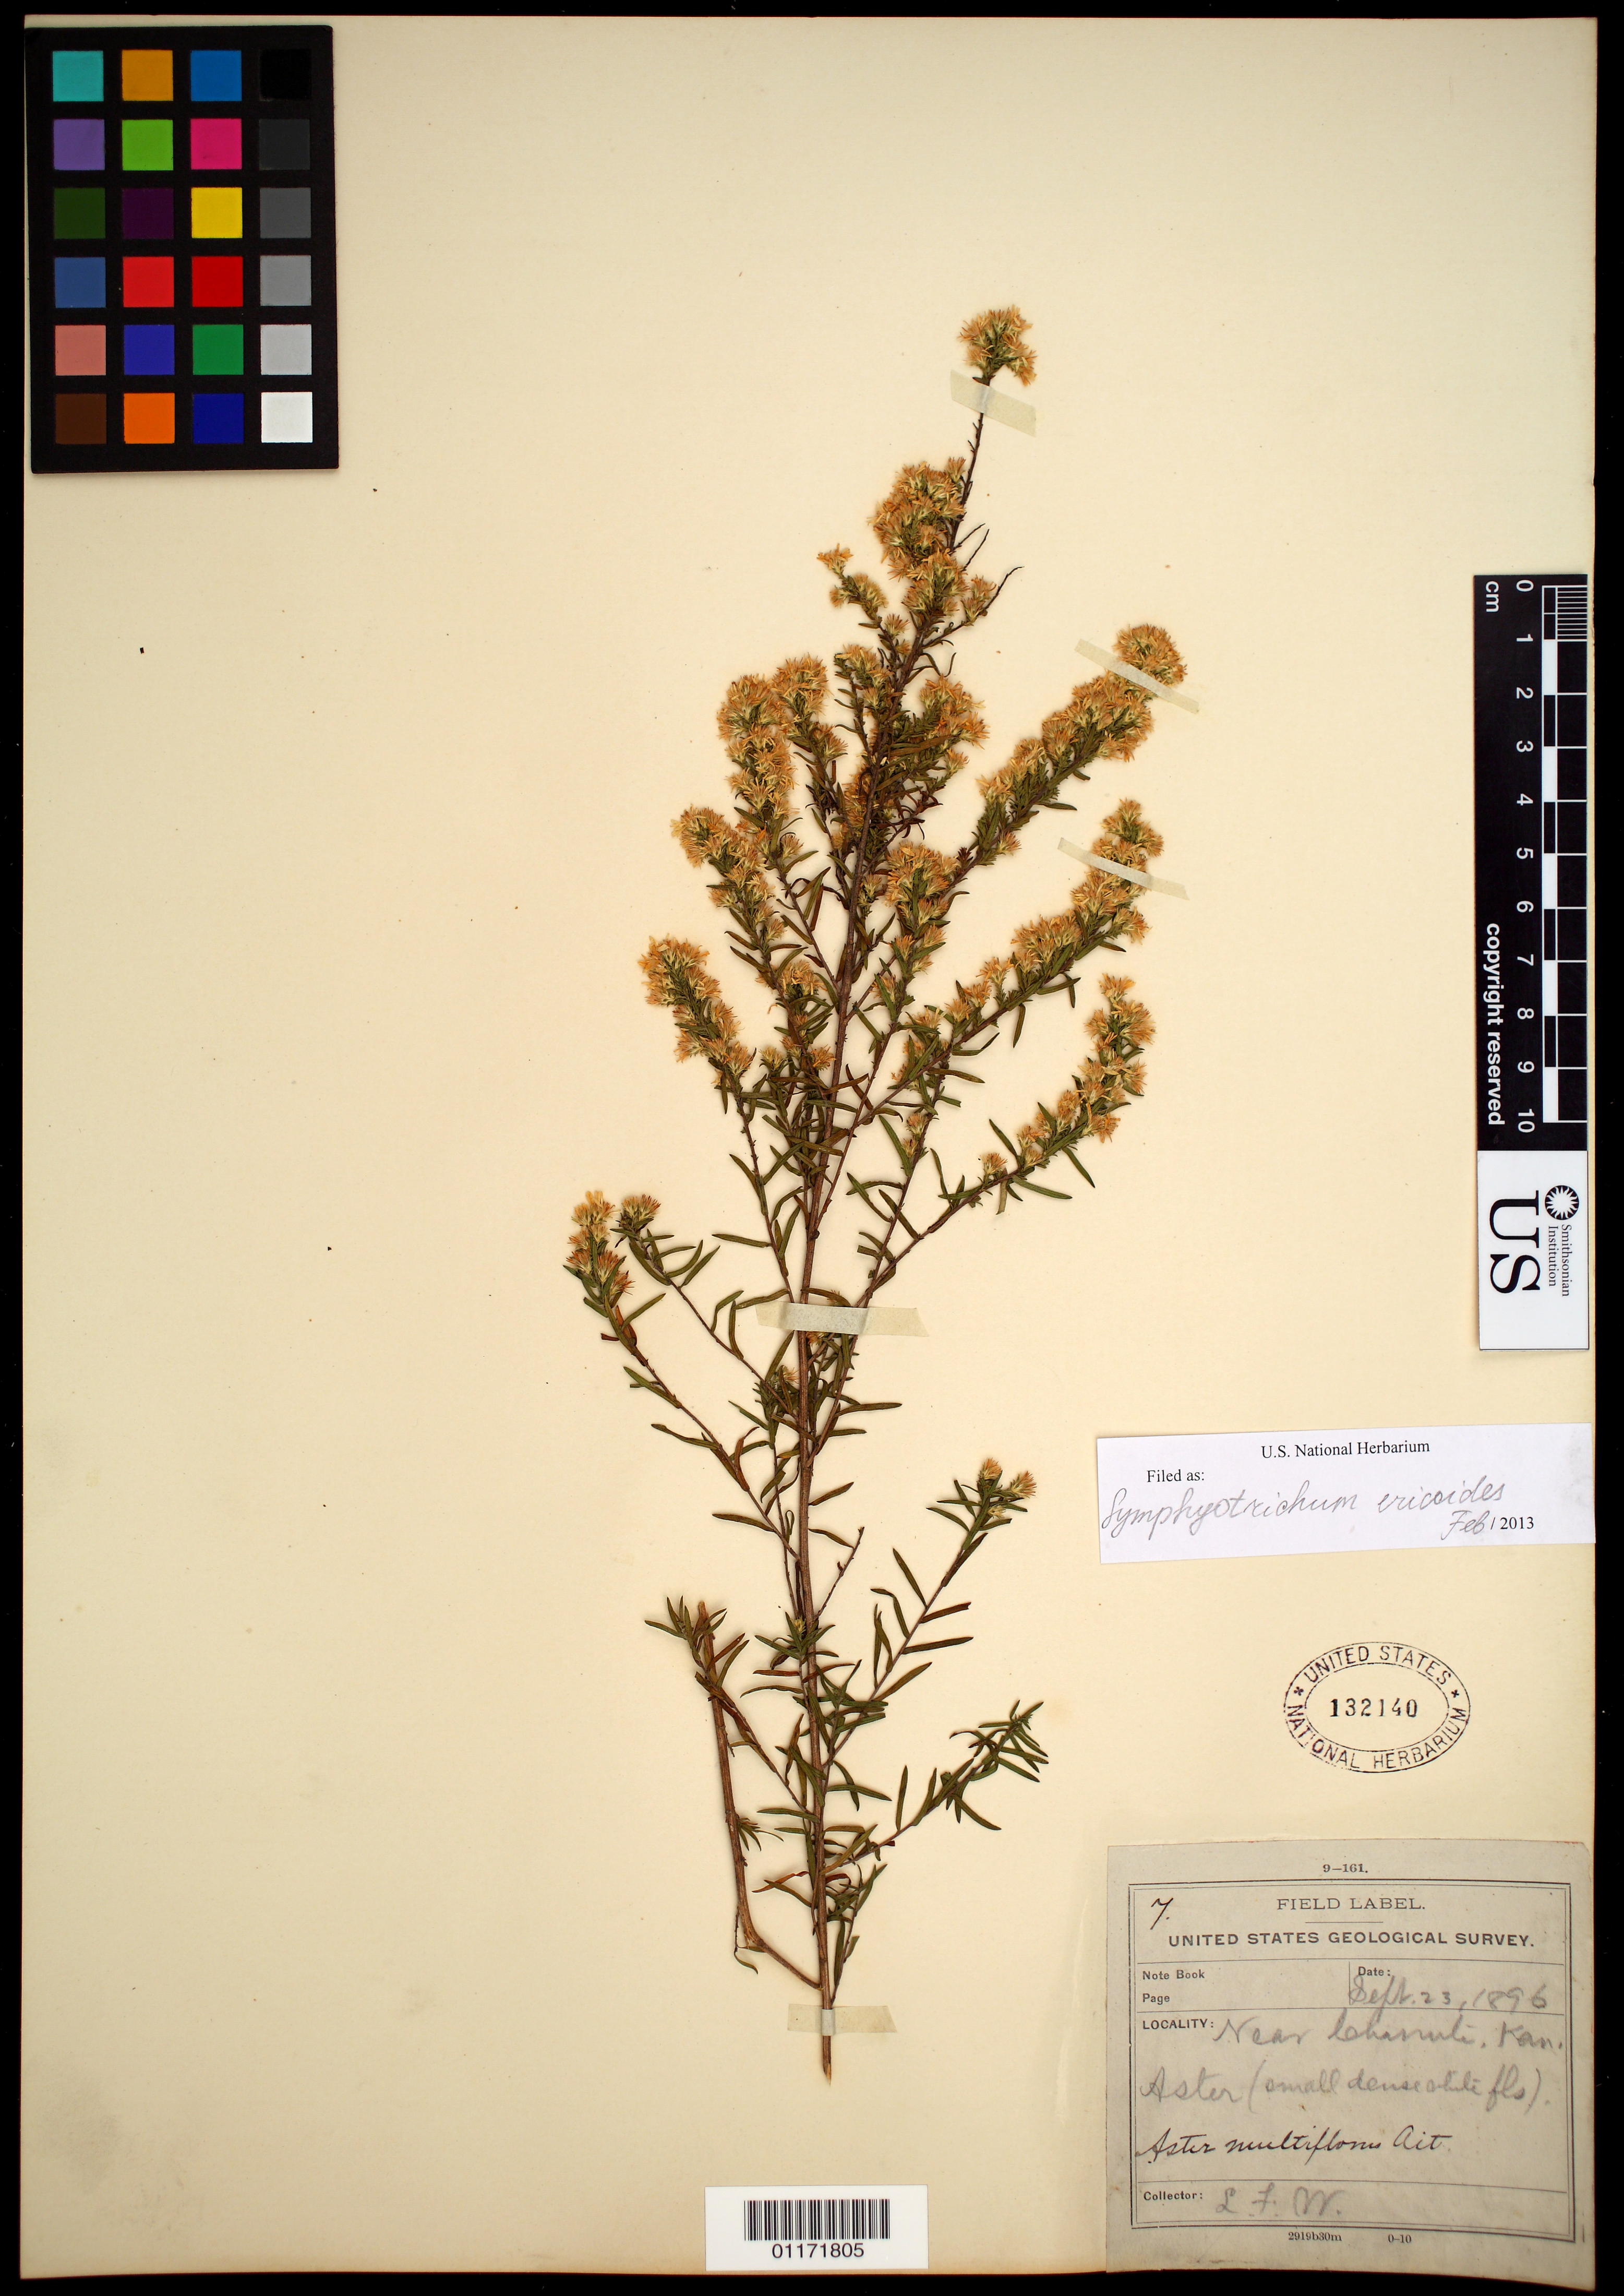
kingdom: Plantae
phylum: Tracheophyta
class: Magnoliopsida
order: Asterales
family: Asteraceae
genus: Symphyotrichum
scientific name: Symphyotrichum ericoides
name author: (L.) G.L. Nesom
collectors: L. F. Ward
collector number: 7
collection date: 1896-09-23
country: United States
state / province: Kansas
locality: near Chanute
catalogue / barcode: US 132140